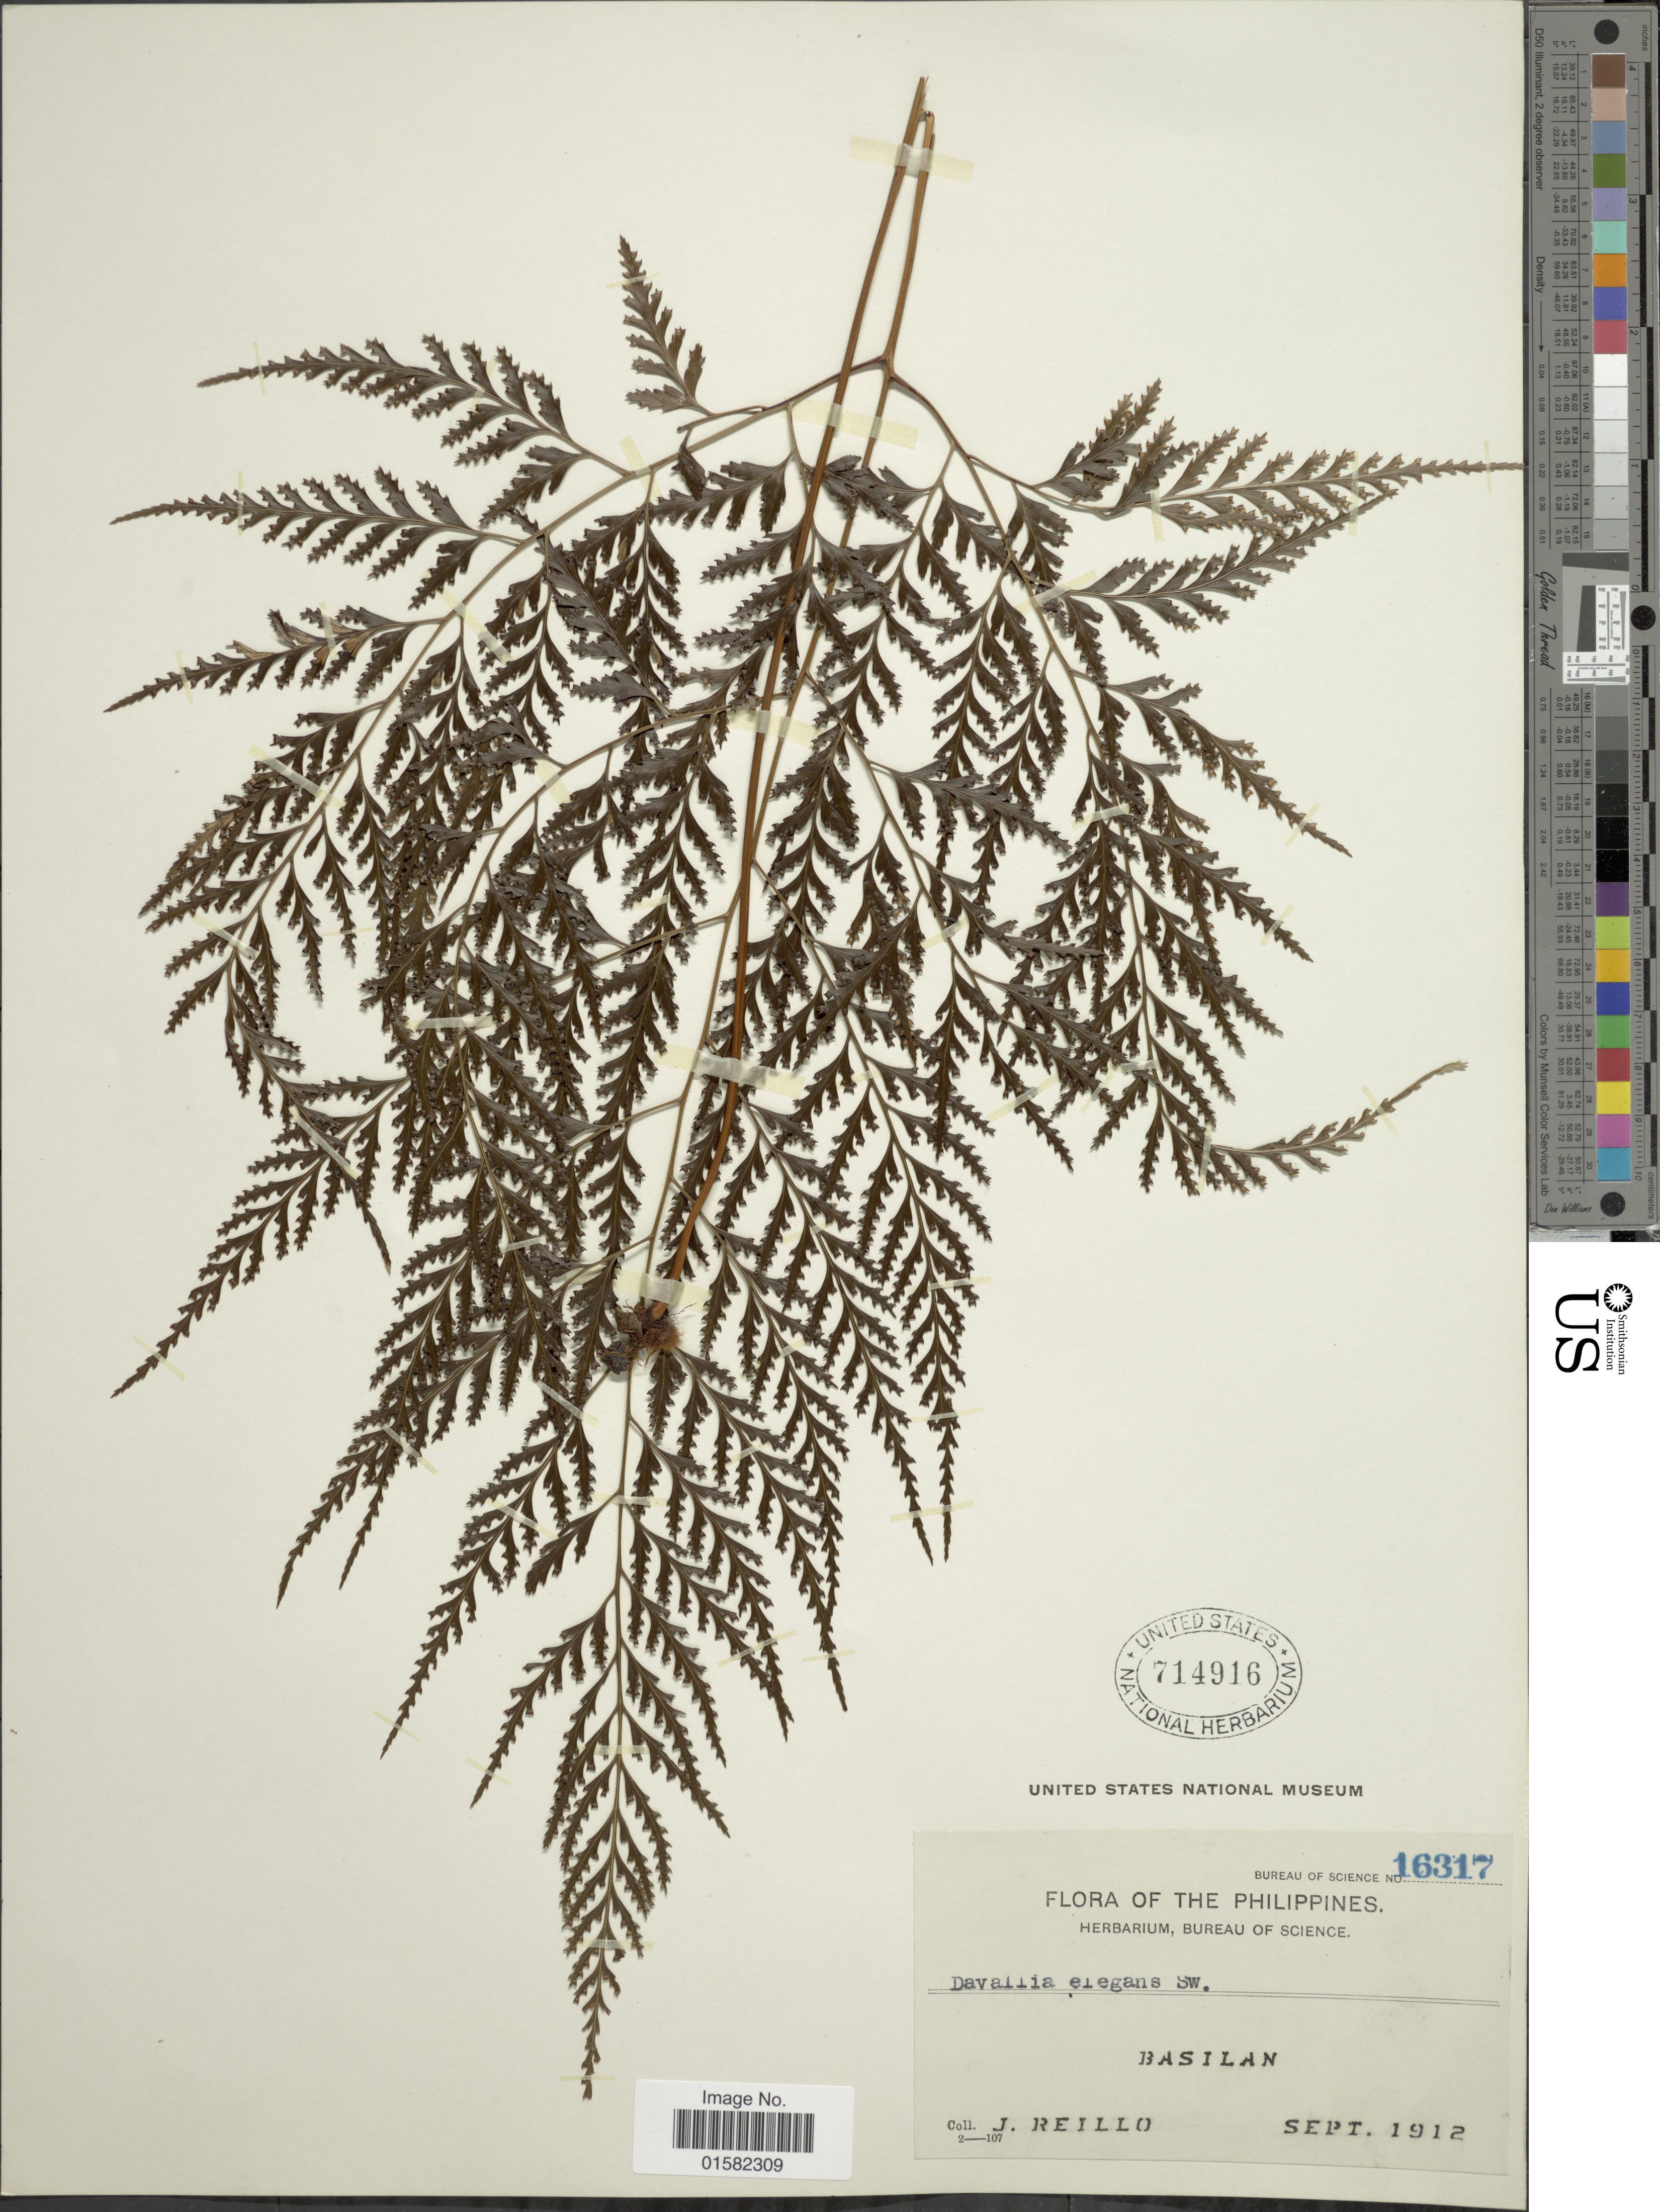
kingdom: Plantae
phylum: Tracheophyta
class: Polypodiopsida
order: Polypodiales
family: Davalliaceae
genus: Wibelia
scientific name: Wibelia denticulata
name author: (Burm. f.) M. Kato & Tsutsumi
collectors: J. Reillo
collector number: Bureau of Science 16317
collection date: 1912-09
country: Philippines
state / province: Muslim Mindanao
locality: Basilan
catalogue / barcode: US 714916